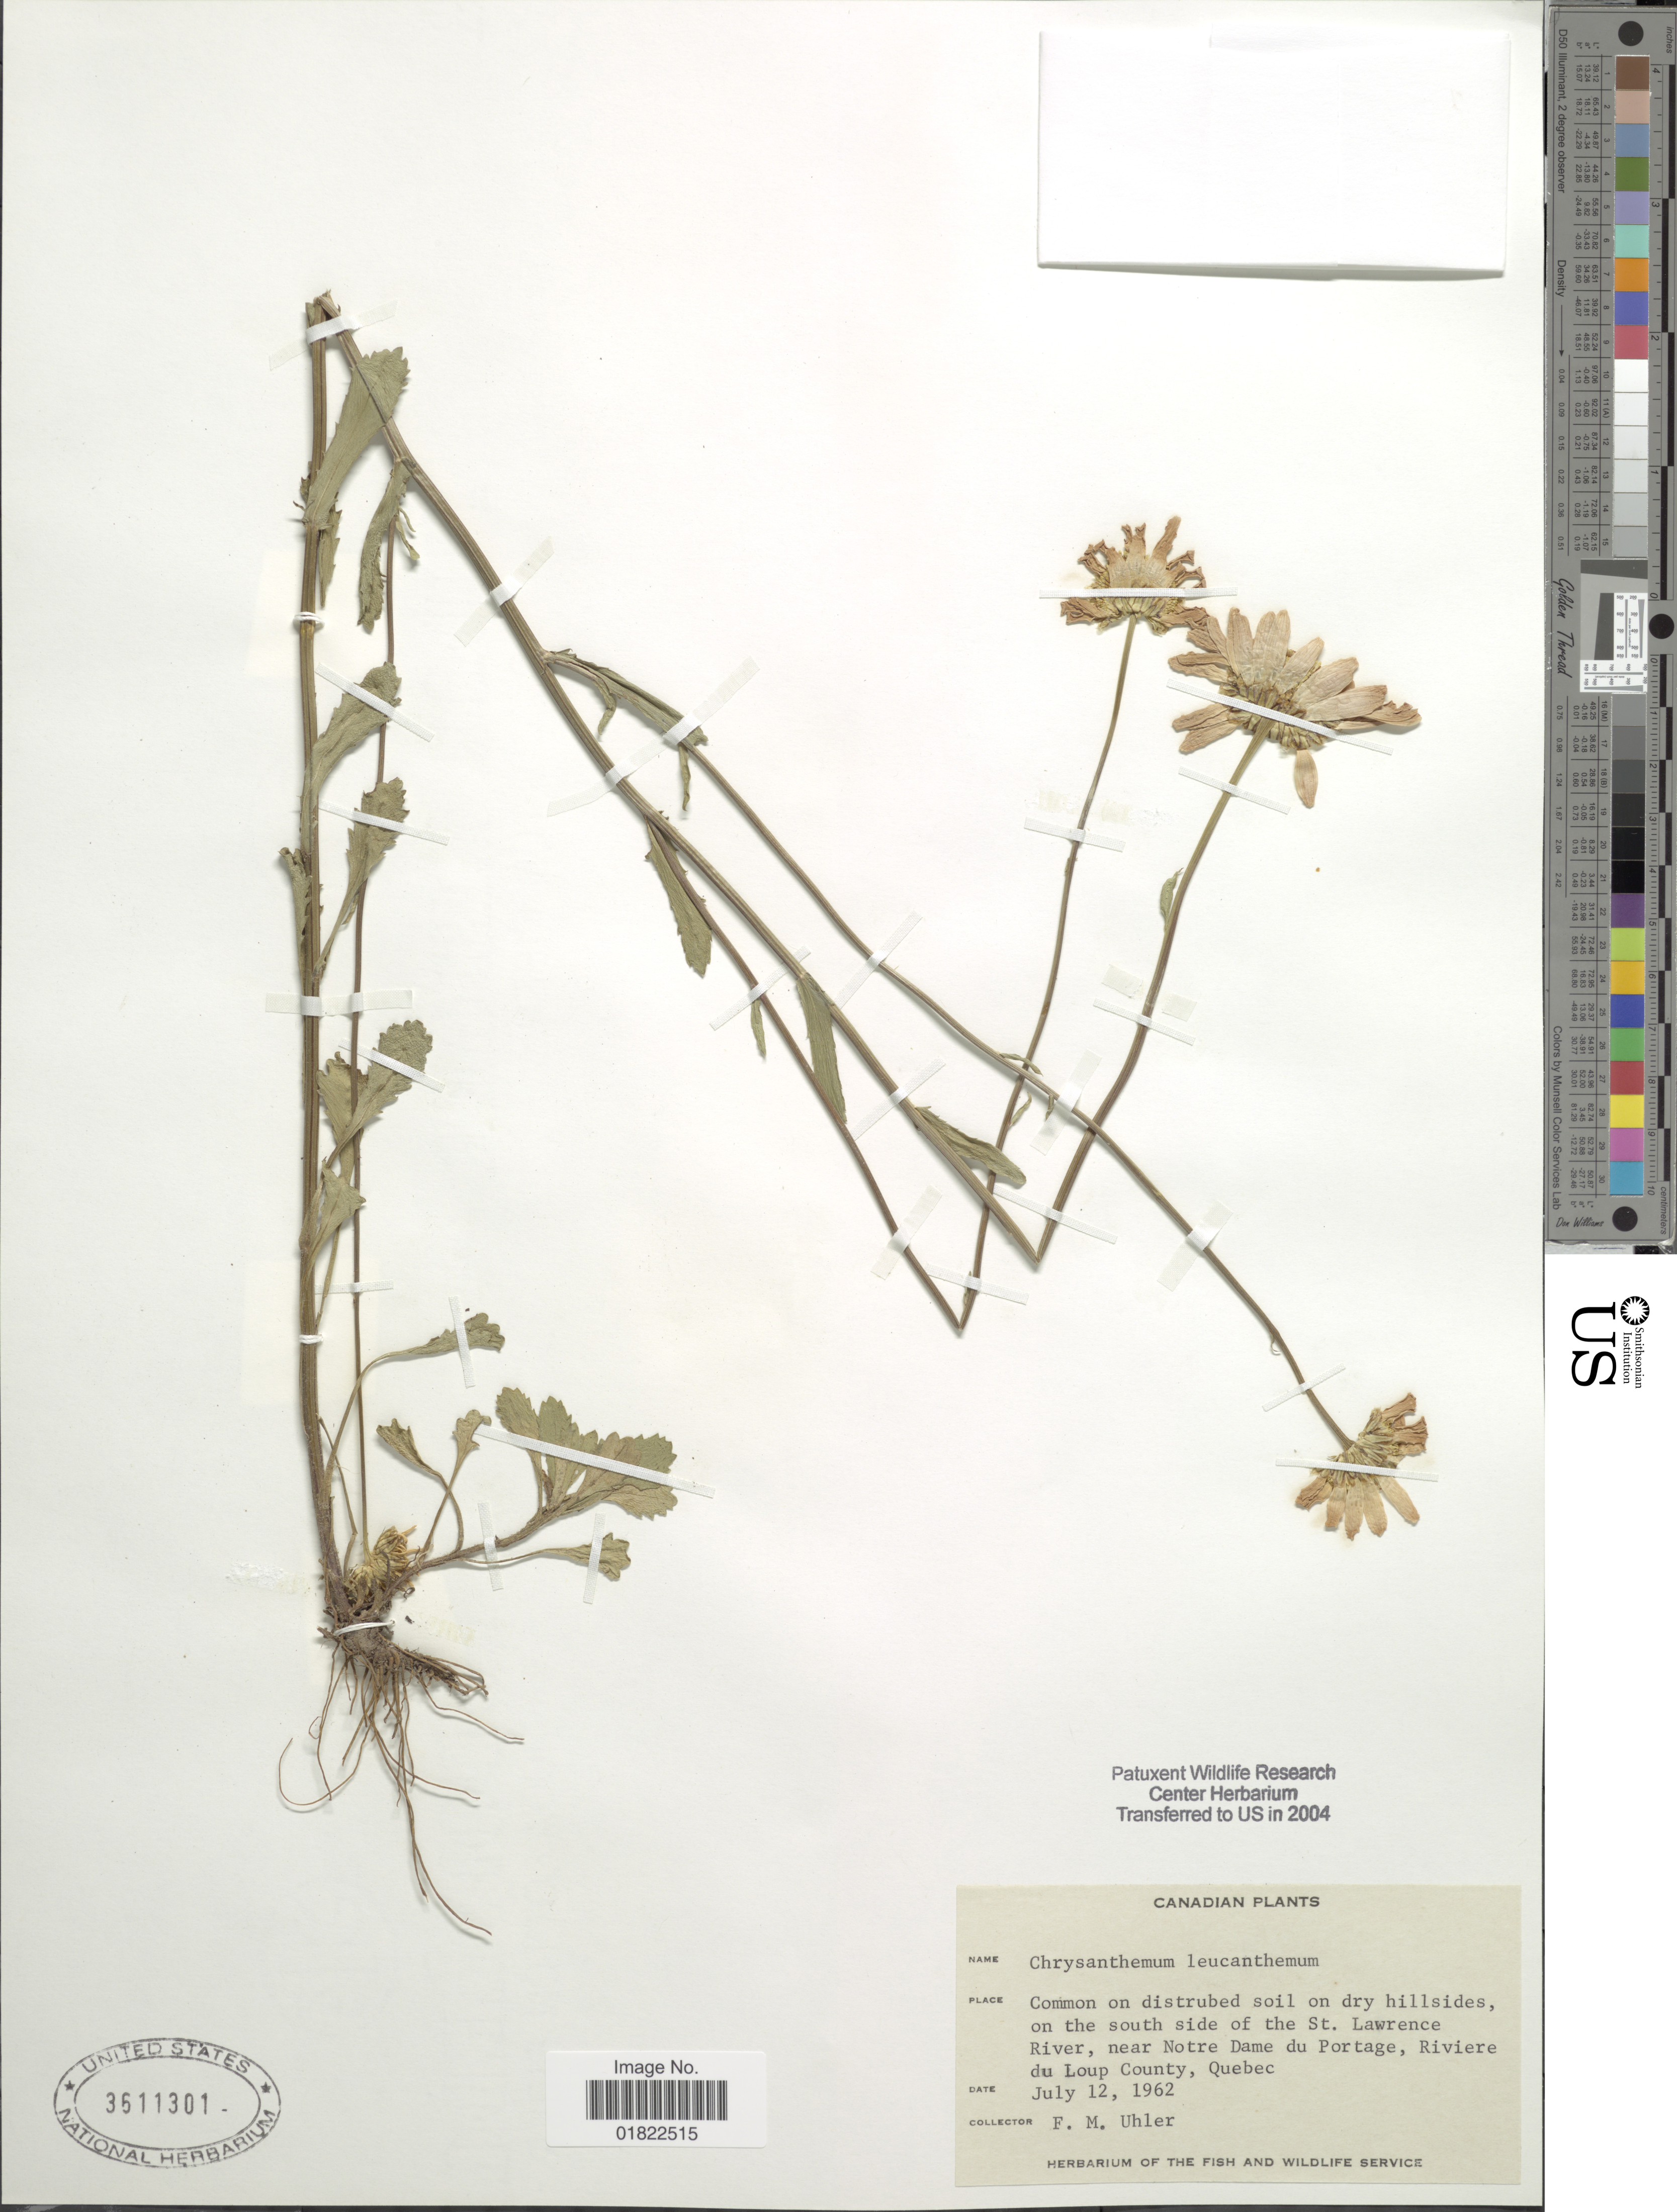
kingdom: Plantae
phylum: Tracheophyta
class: Magnoliopsida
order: Asterales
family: Asteraceae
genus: Leucanthemum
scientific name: Leucanthemum vulgare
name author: Lam.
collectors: F. M. Uhler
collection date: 1962-07-12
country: Canada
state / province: Quebec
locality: Common on disturbed soil on dryhillsides, on the south side of the St. Lawrence River, near Notre Dame du Portage, Riviere du Loup County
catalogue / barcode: US 3611301